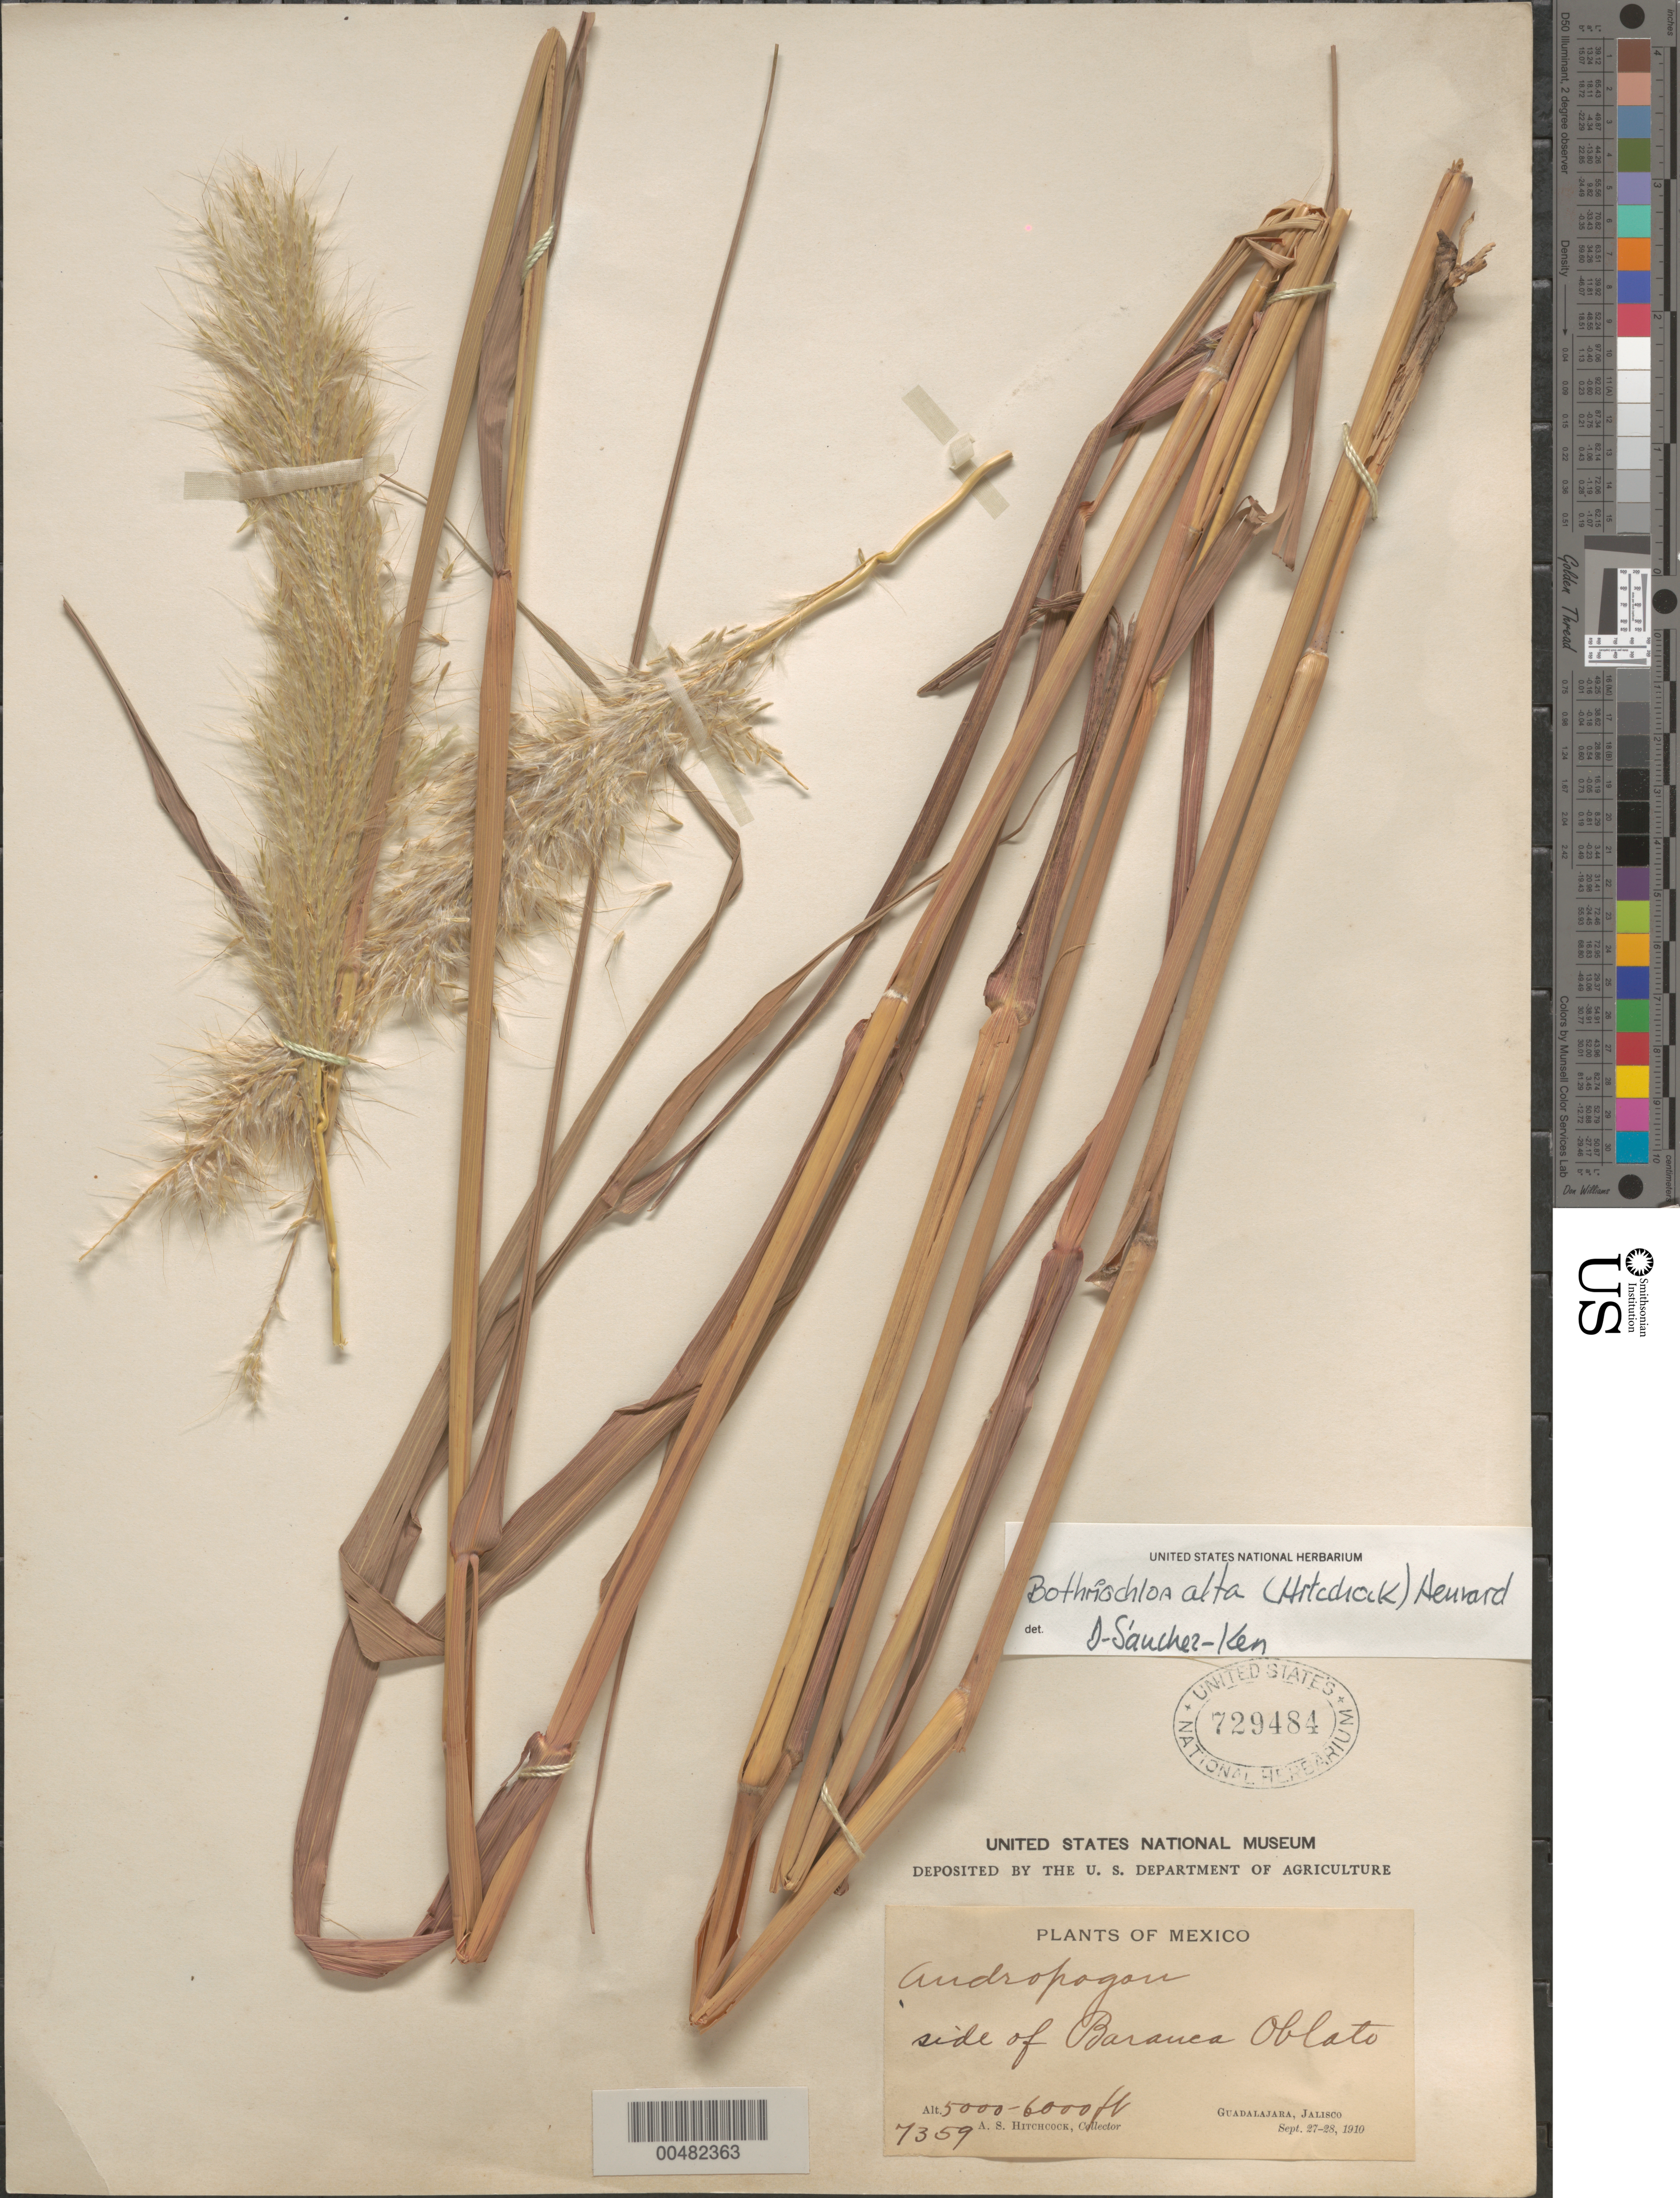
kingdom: Plantae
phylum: Tracheophyta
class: Liliopsida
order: Poales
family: Poaceae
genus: Bothriochloa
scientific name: Bothriochloa alta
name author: (Hitchc.) Henr.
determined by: Sánchez-Ken, J. G.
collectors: A. S. Hitchcock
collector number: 7359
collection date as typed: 27 Sep 1910 to 28 Sep 1910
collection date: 1910-09-27/1910-09-28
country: Mexico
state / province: Jalisco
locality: Guadalajara, side of Baranca Oblato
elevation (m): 1524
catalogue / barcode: US 729484